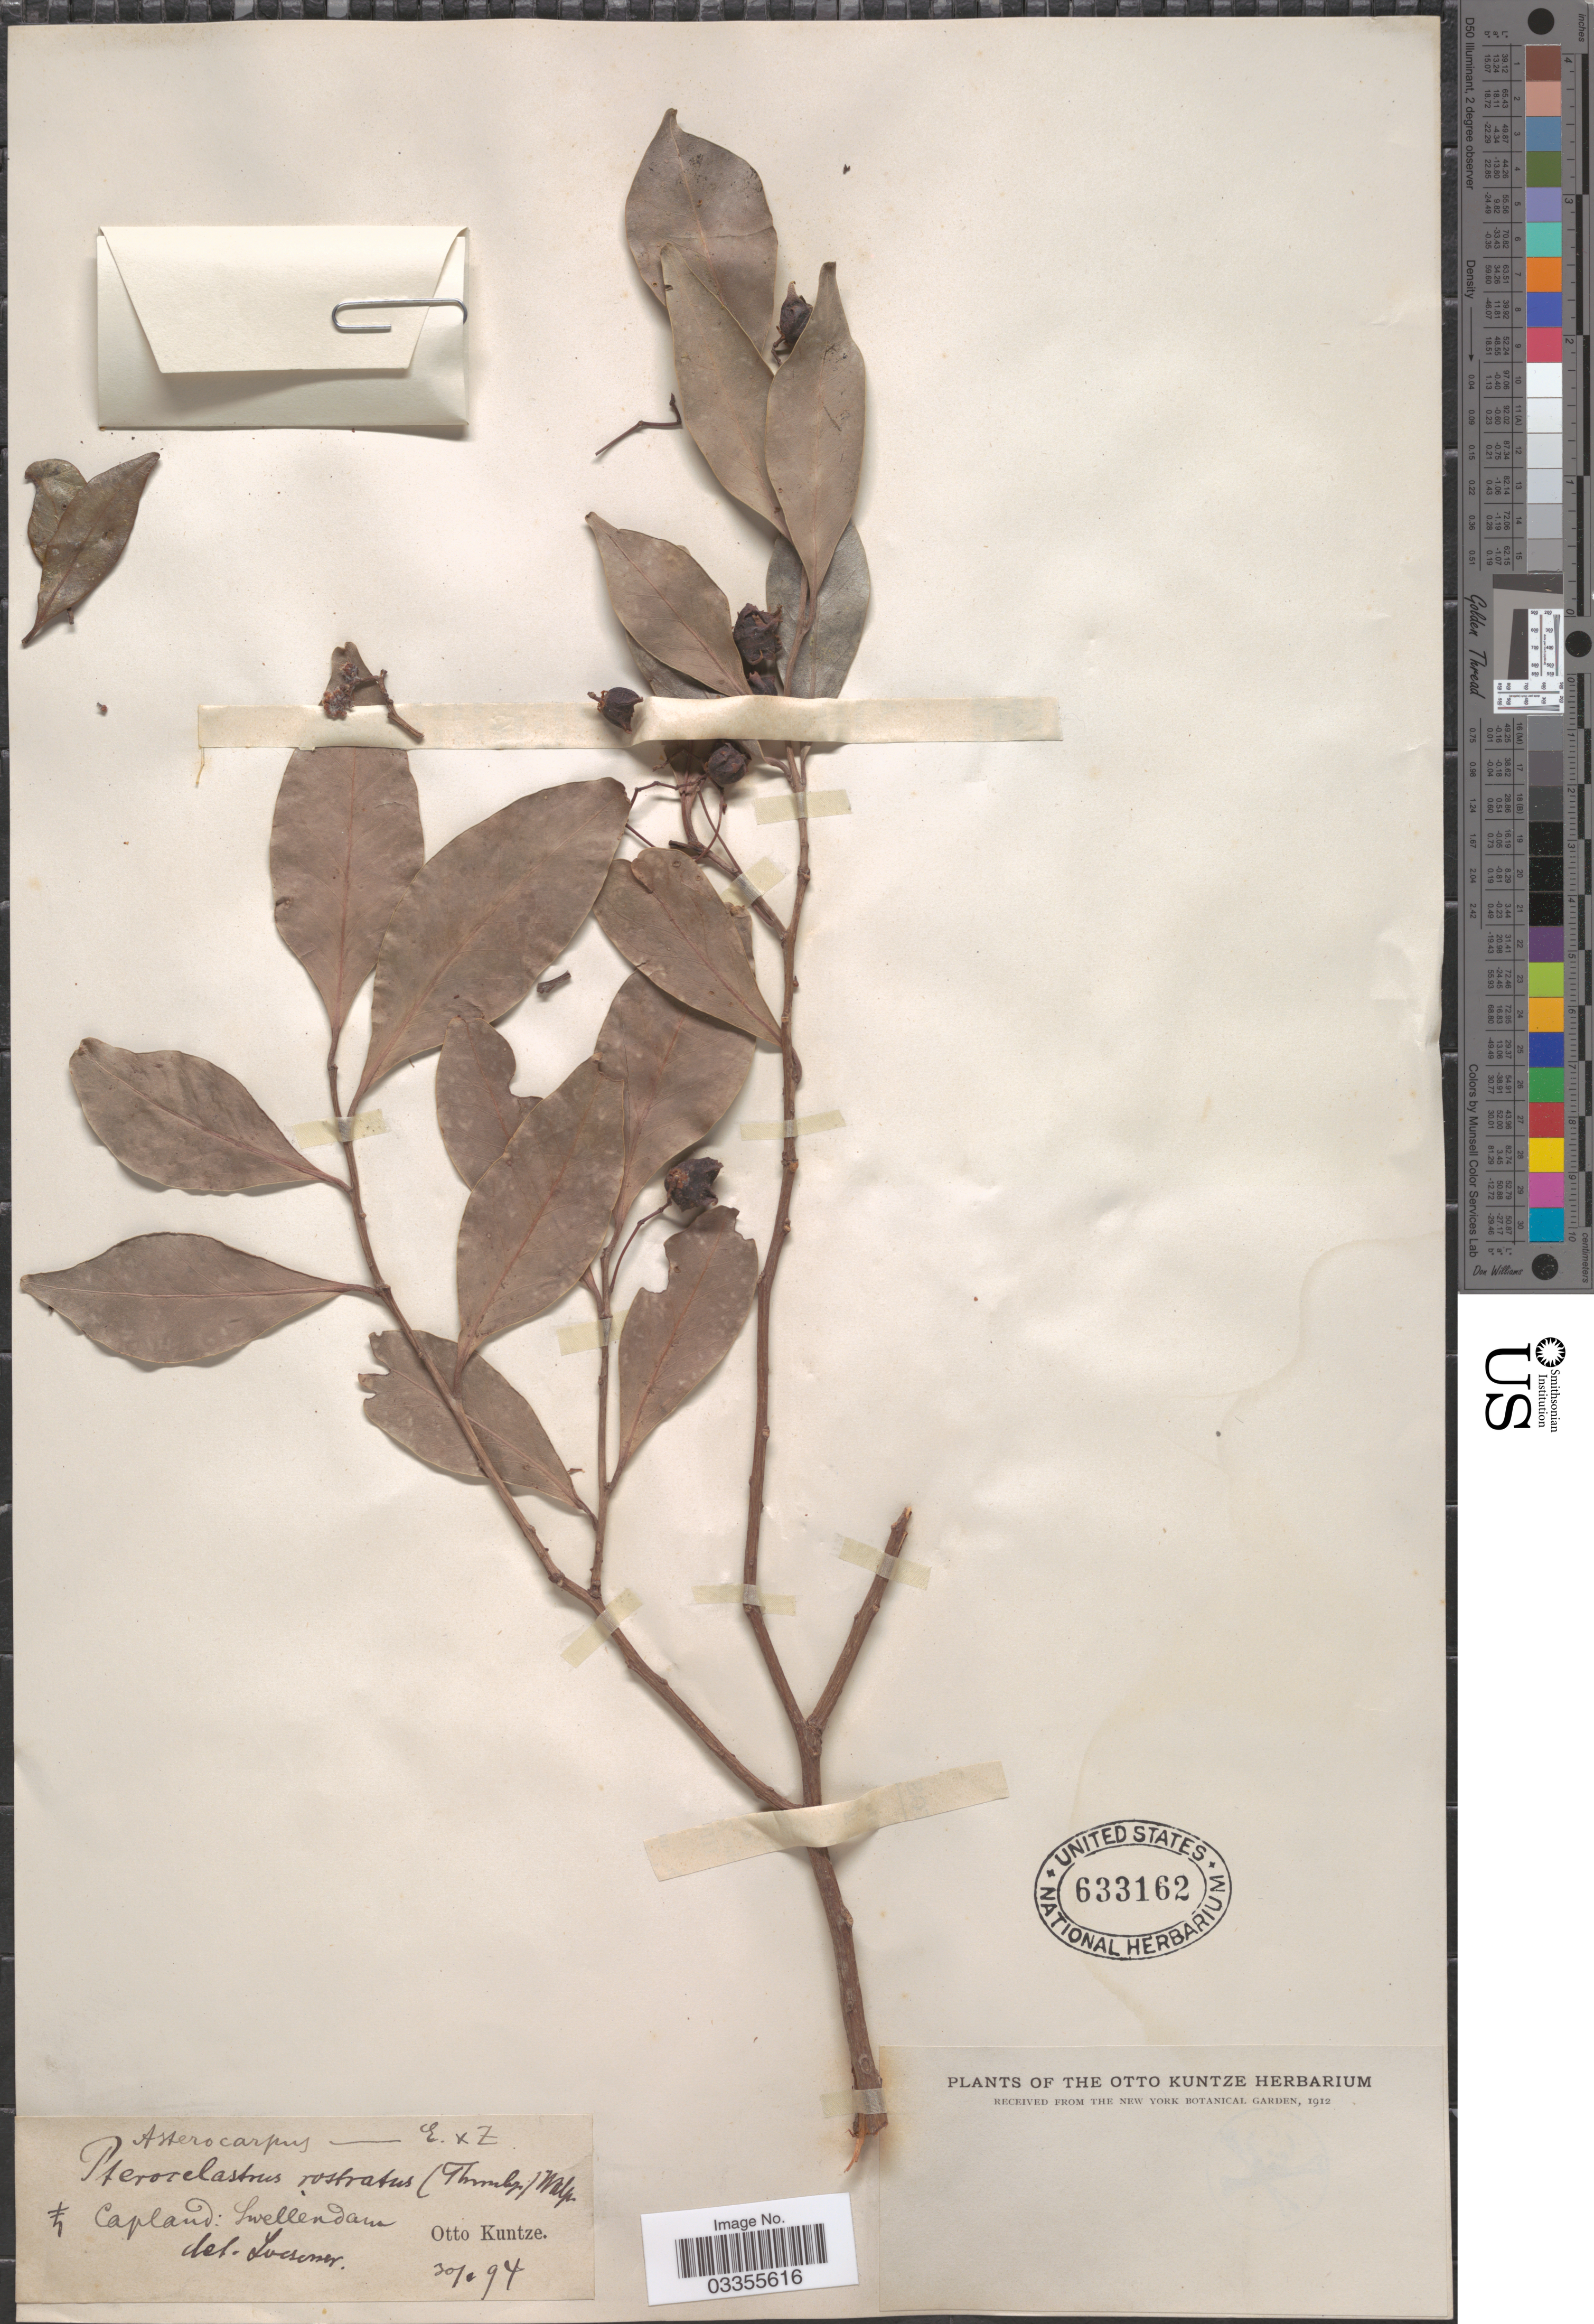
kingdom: Plantae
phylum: Tracheophyta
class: Magnoliopsida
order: Celastrales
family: Celastraceae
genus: Pterocelastrus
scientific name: Pterocelastrus rostratus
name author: Walp.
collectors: C.E.O. Kuntze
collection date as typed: Transcribed d/m/y: 30/1/94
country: South Africa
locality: Capland. Swellendam.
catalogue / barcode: US 633162